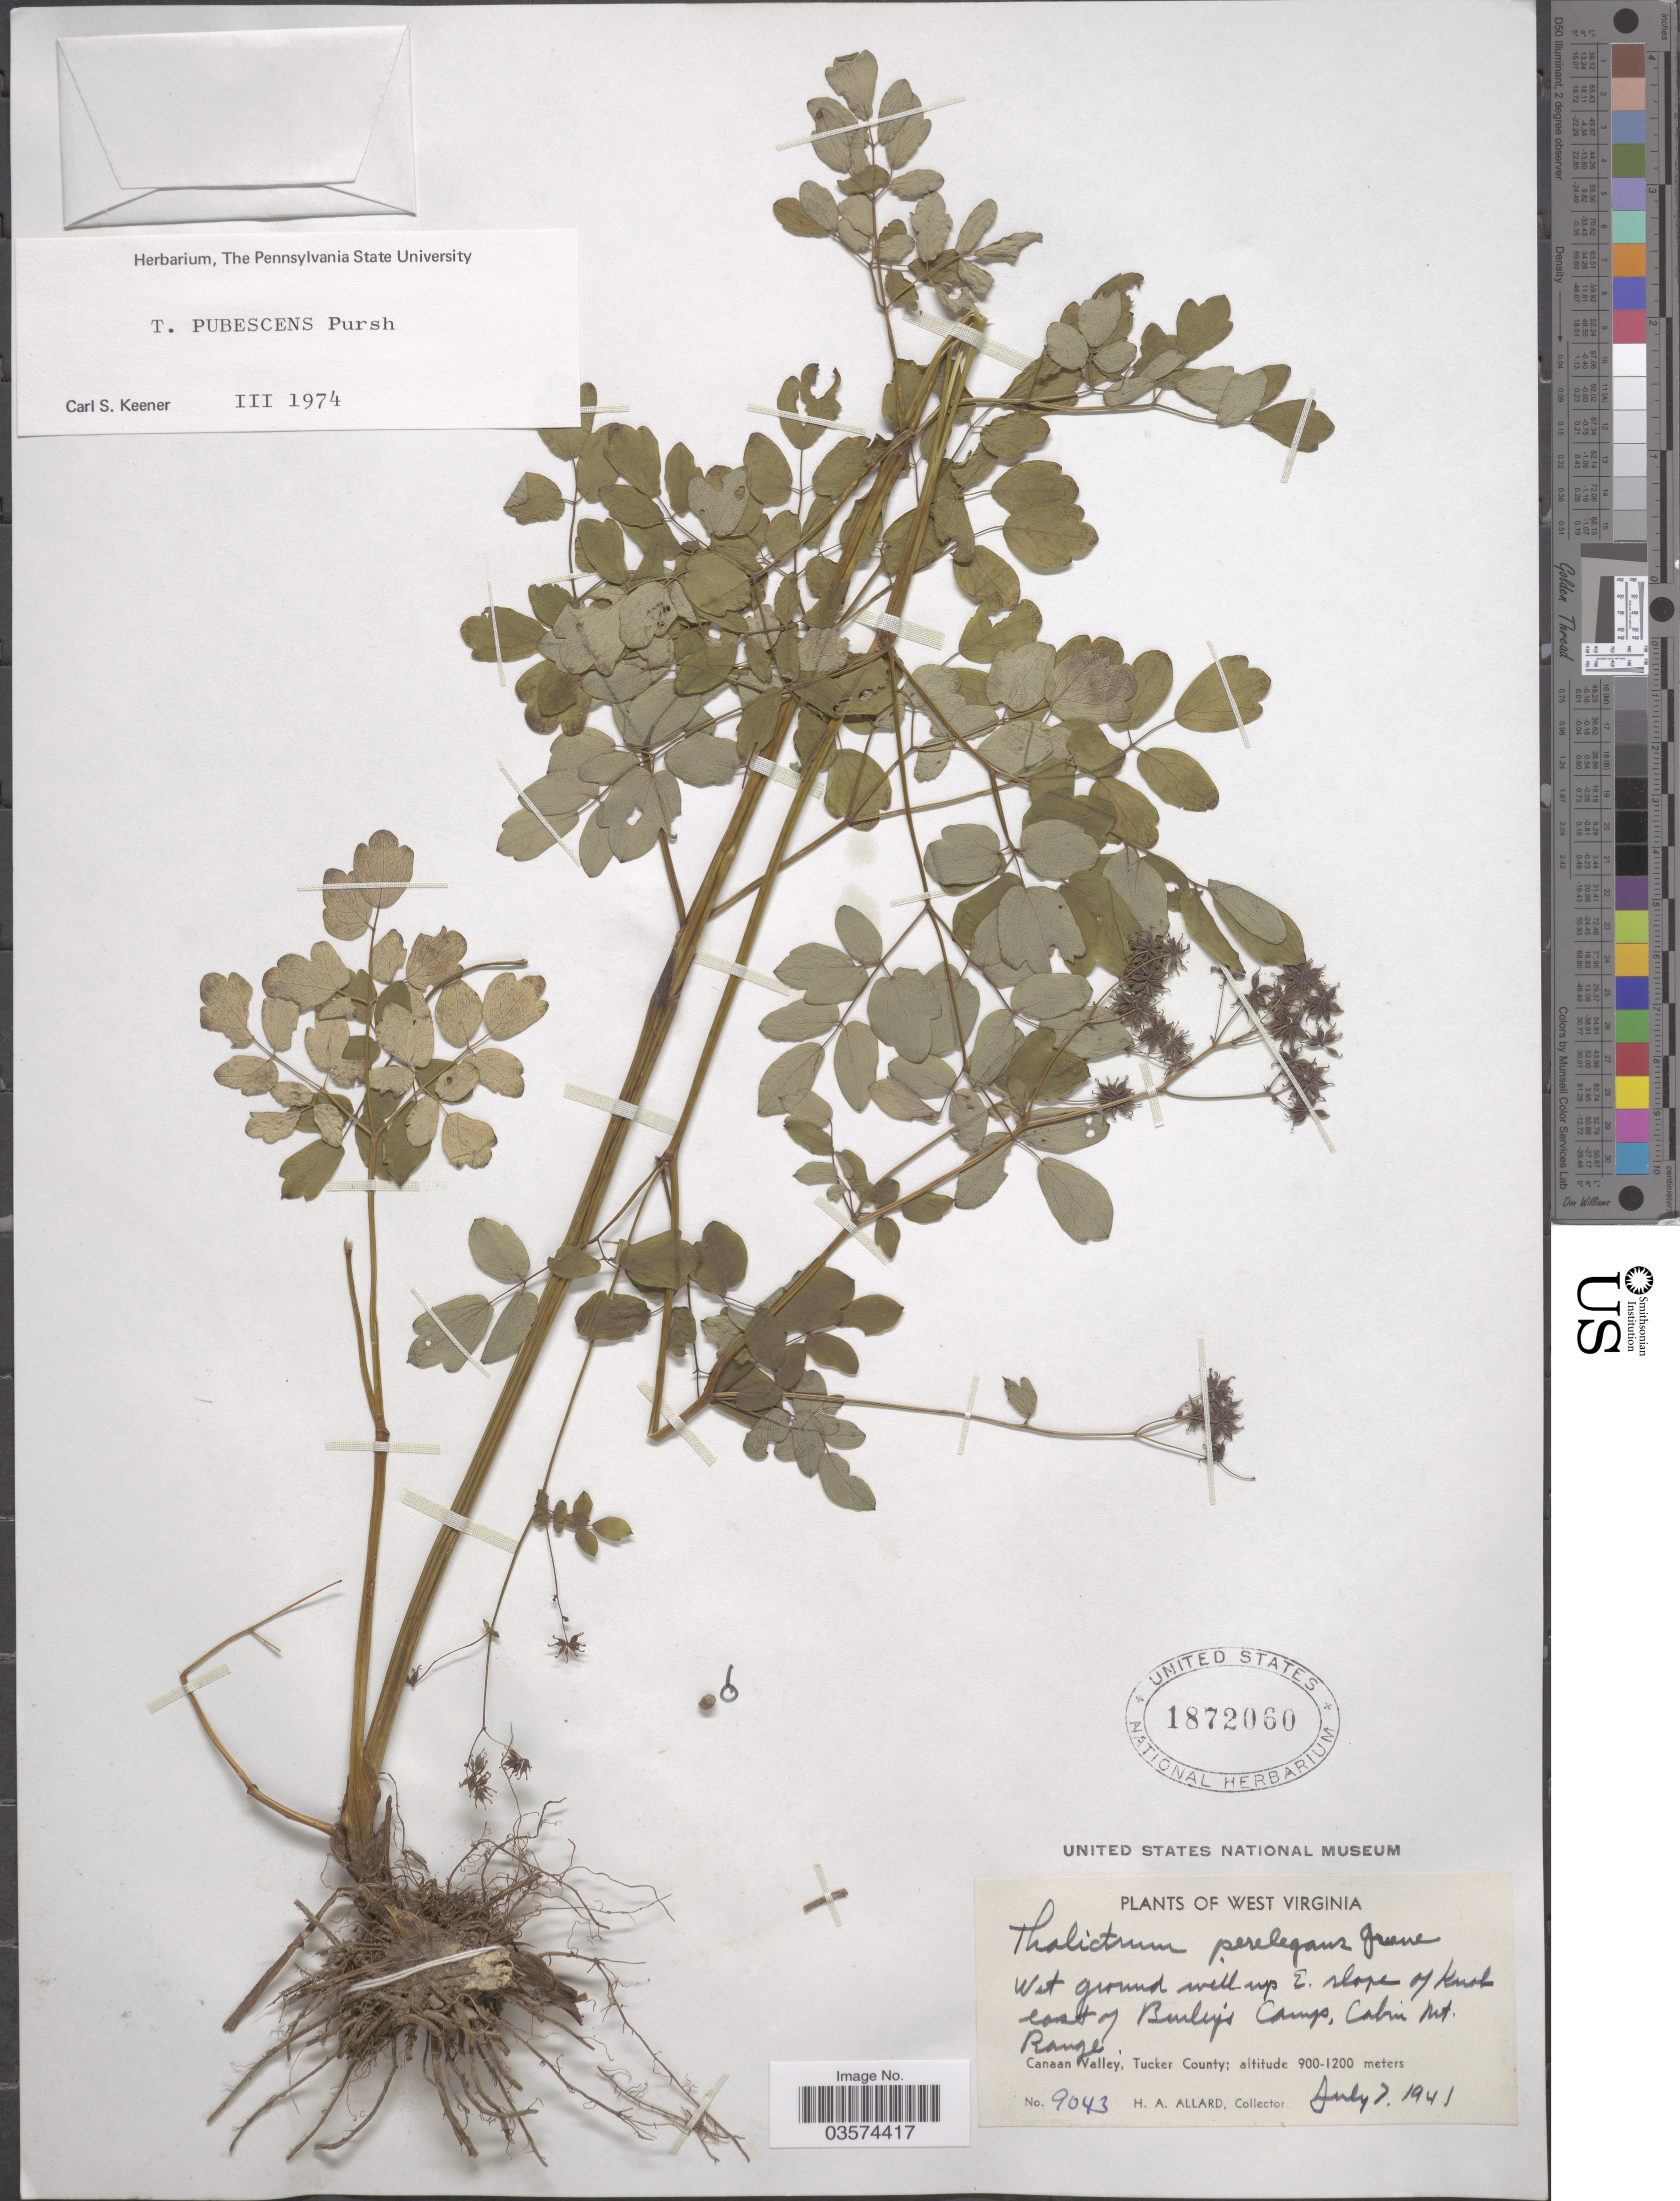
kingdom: Plantae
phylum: Tracheophyta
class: Magnoliopsida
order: Ranunculales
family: Ranunculaceae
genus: Thalictrum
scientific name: Thalictrum pubescens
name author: Pursh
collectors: H. A. Allard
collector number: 9043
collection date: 1941-07-07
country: United States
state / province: West Virginia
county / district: Tucker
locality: Wet ground well up E. slope of Knob east of Burley's Camp, Cabin Mt. Range. Canaan Valley, Tucker County.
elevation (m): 900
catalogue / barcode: US 1872060